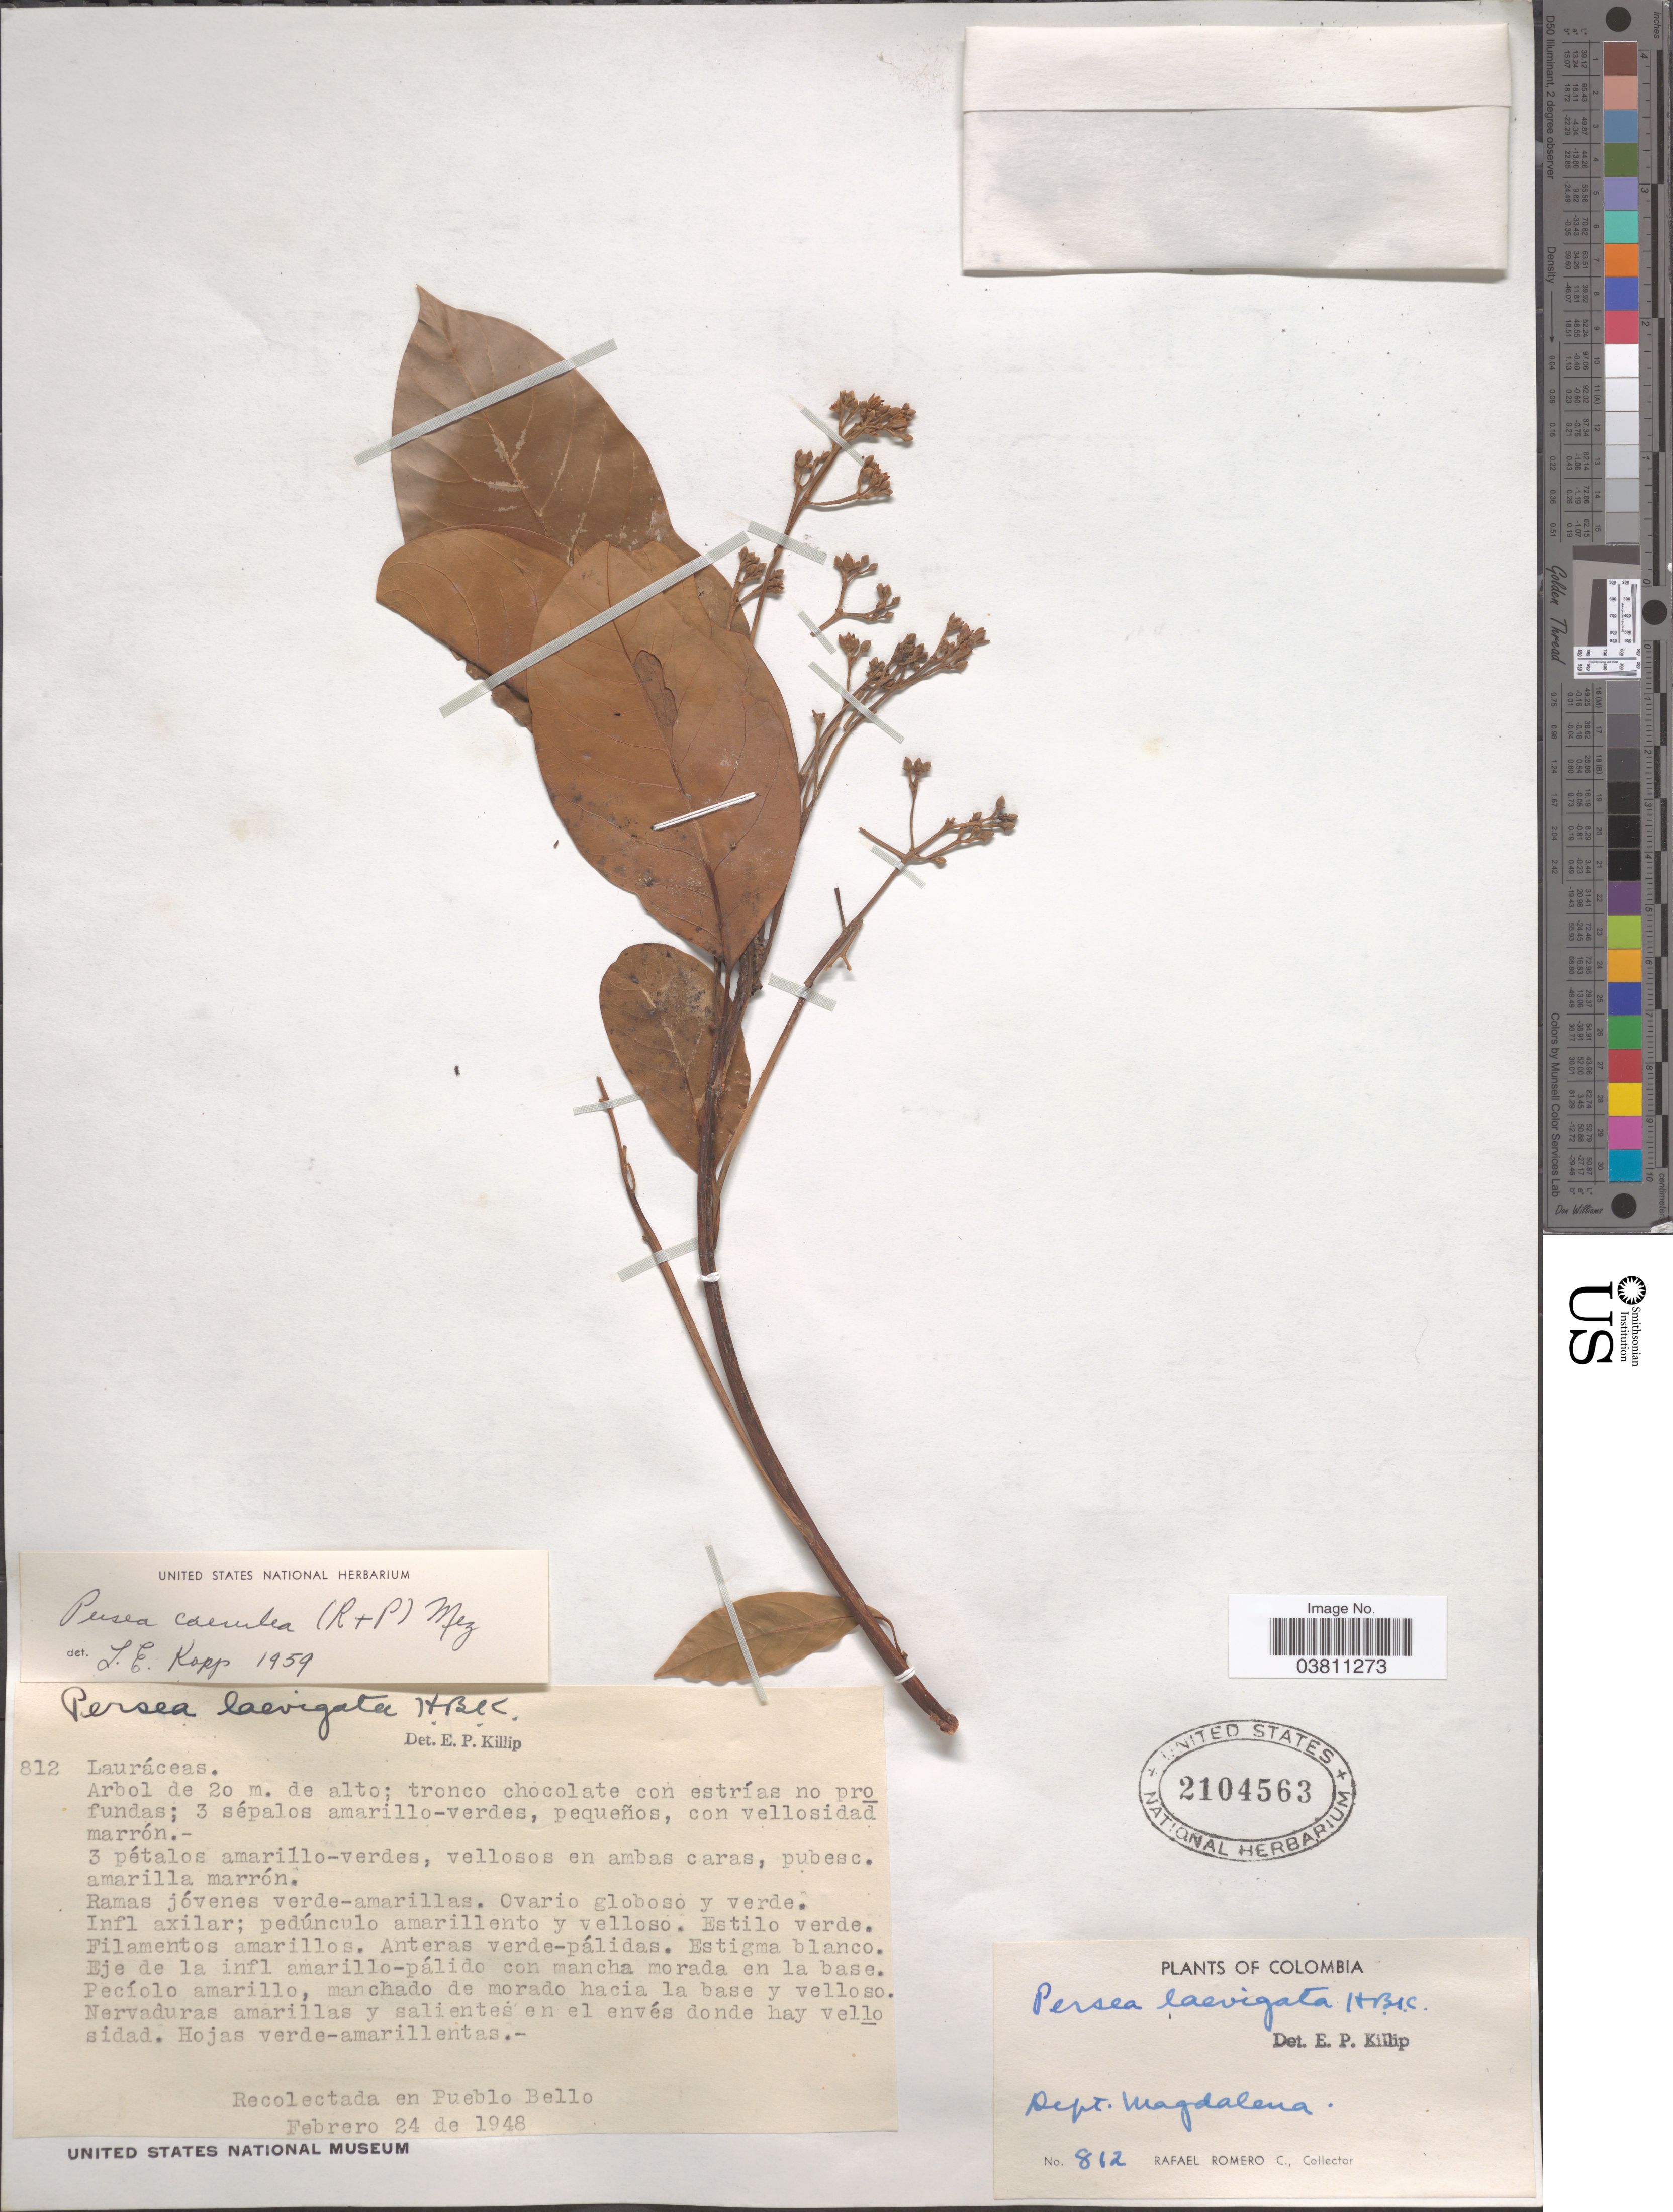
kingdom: Plantae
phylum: Tracheophyta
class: Magnoliopsida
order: Laurales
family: Lauraceae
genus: Persea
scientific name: Persea caerulea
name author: (Ruiz & Pav.) Mez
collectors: R. Romero Castañeda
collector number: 812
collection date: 1948-02-24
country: Colombia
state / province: Magdalena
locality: En Pueblo Bello. Dept. Magdalena.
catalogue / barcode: US 2104563